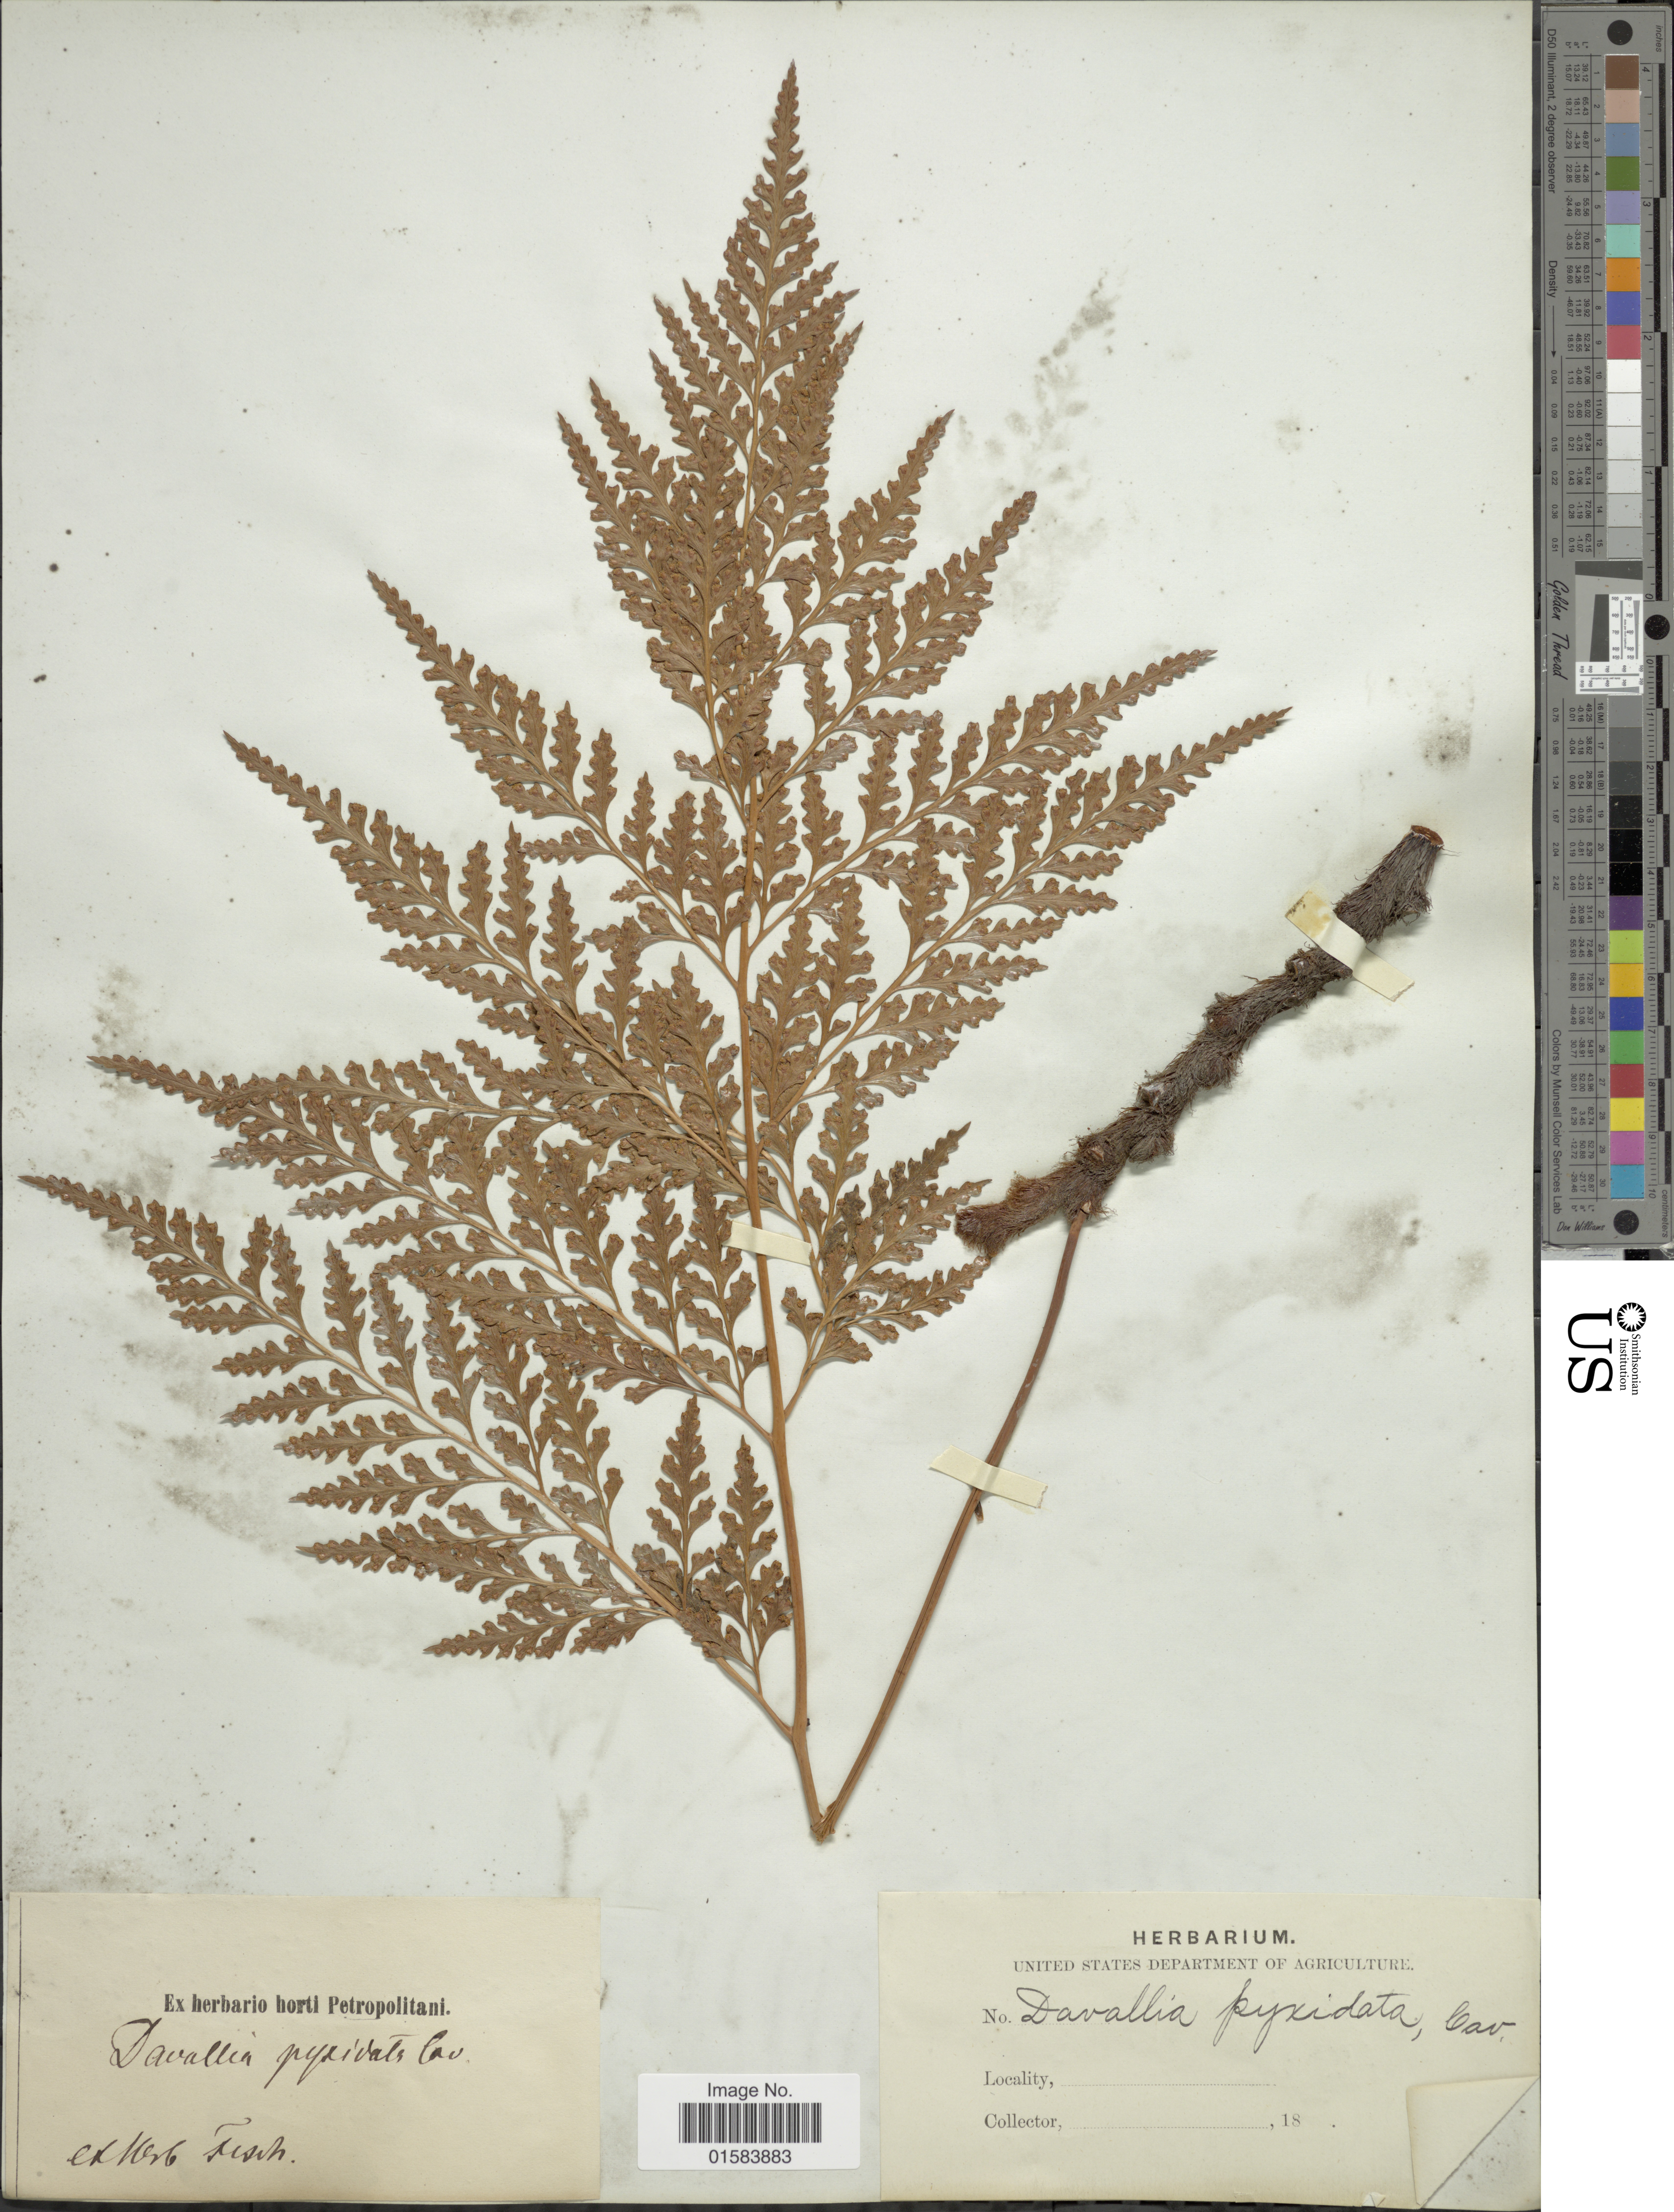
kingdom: Plantae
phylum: Tracheophyta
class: Polypodiopsida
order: Polypodiales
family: Davalliaceae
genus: Davallia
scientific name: Davallia solida var. pyxidata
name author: (Cav.) Noot.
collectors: ex herb. Fisch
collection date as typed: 18